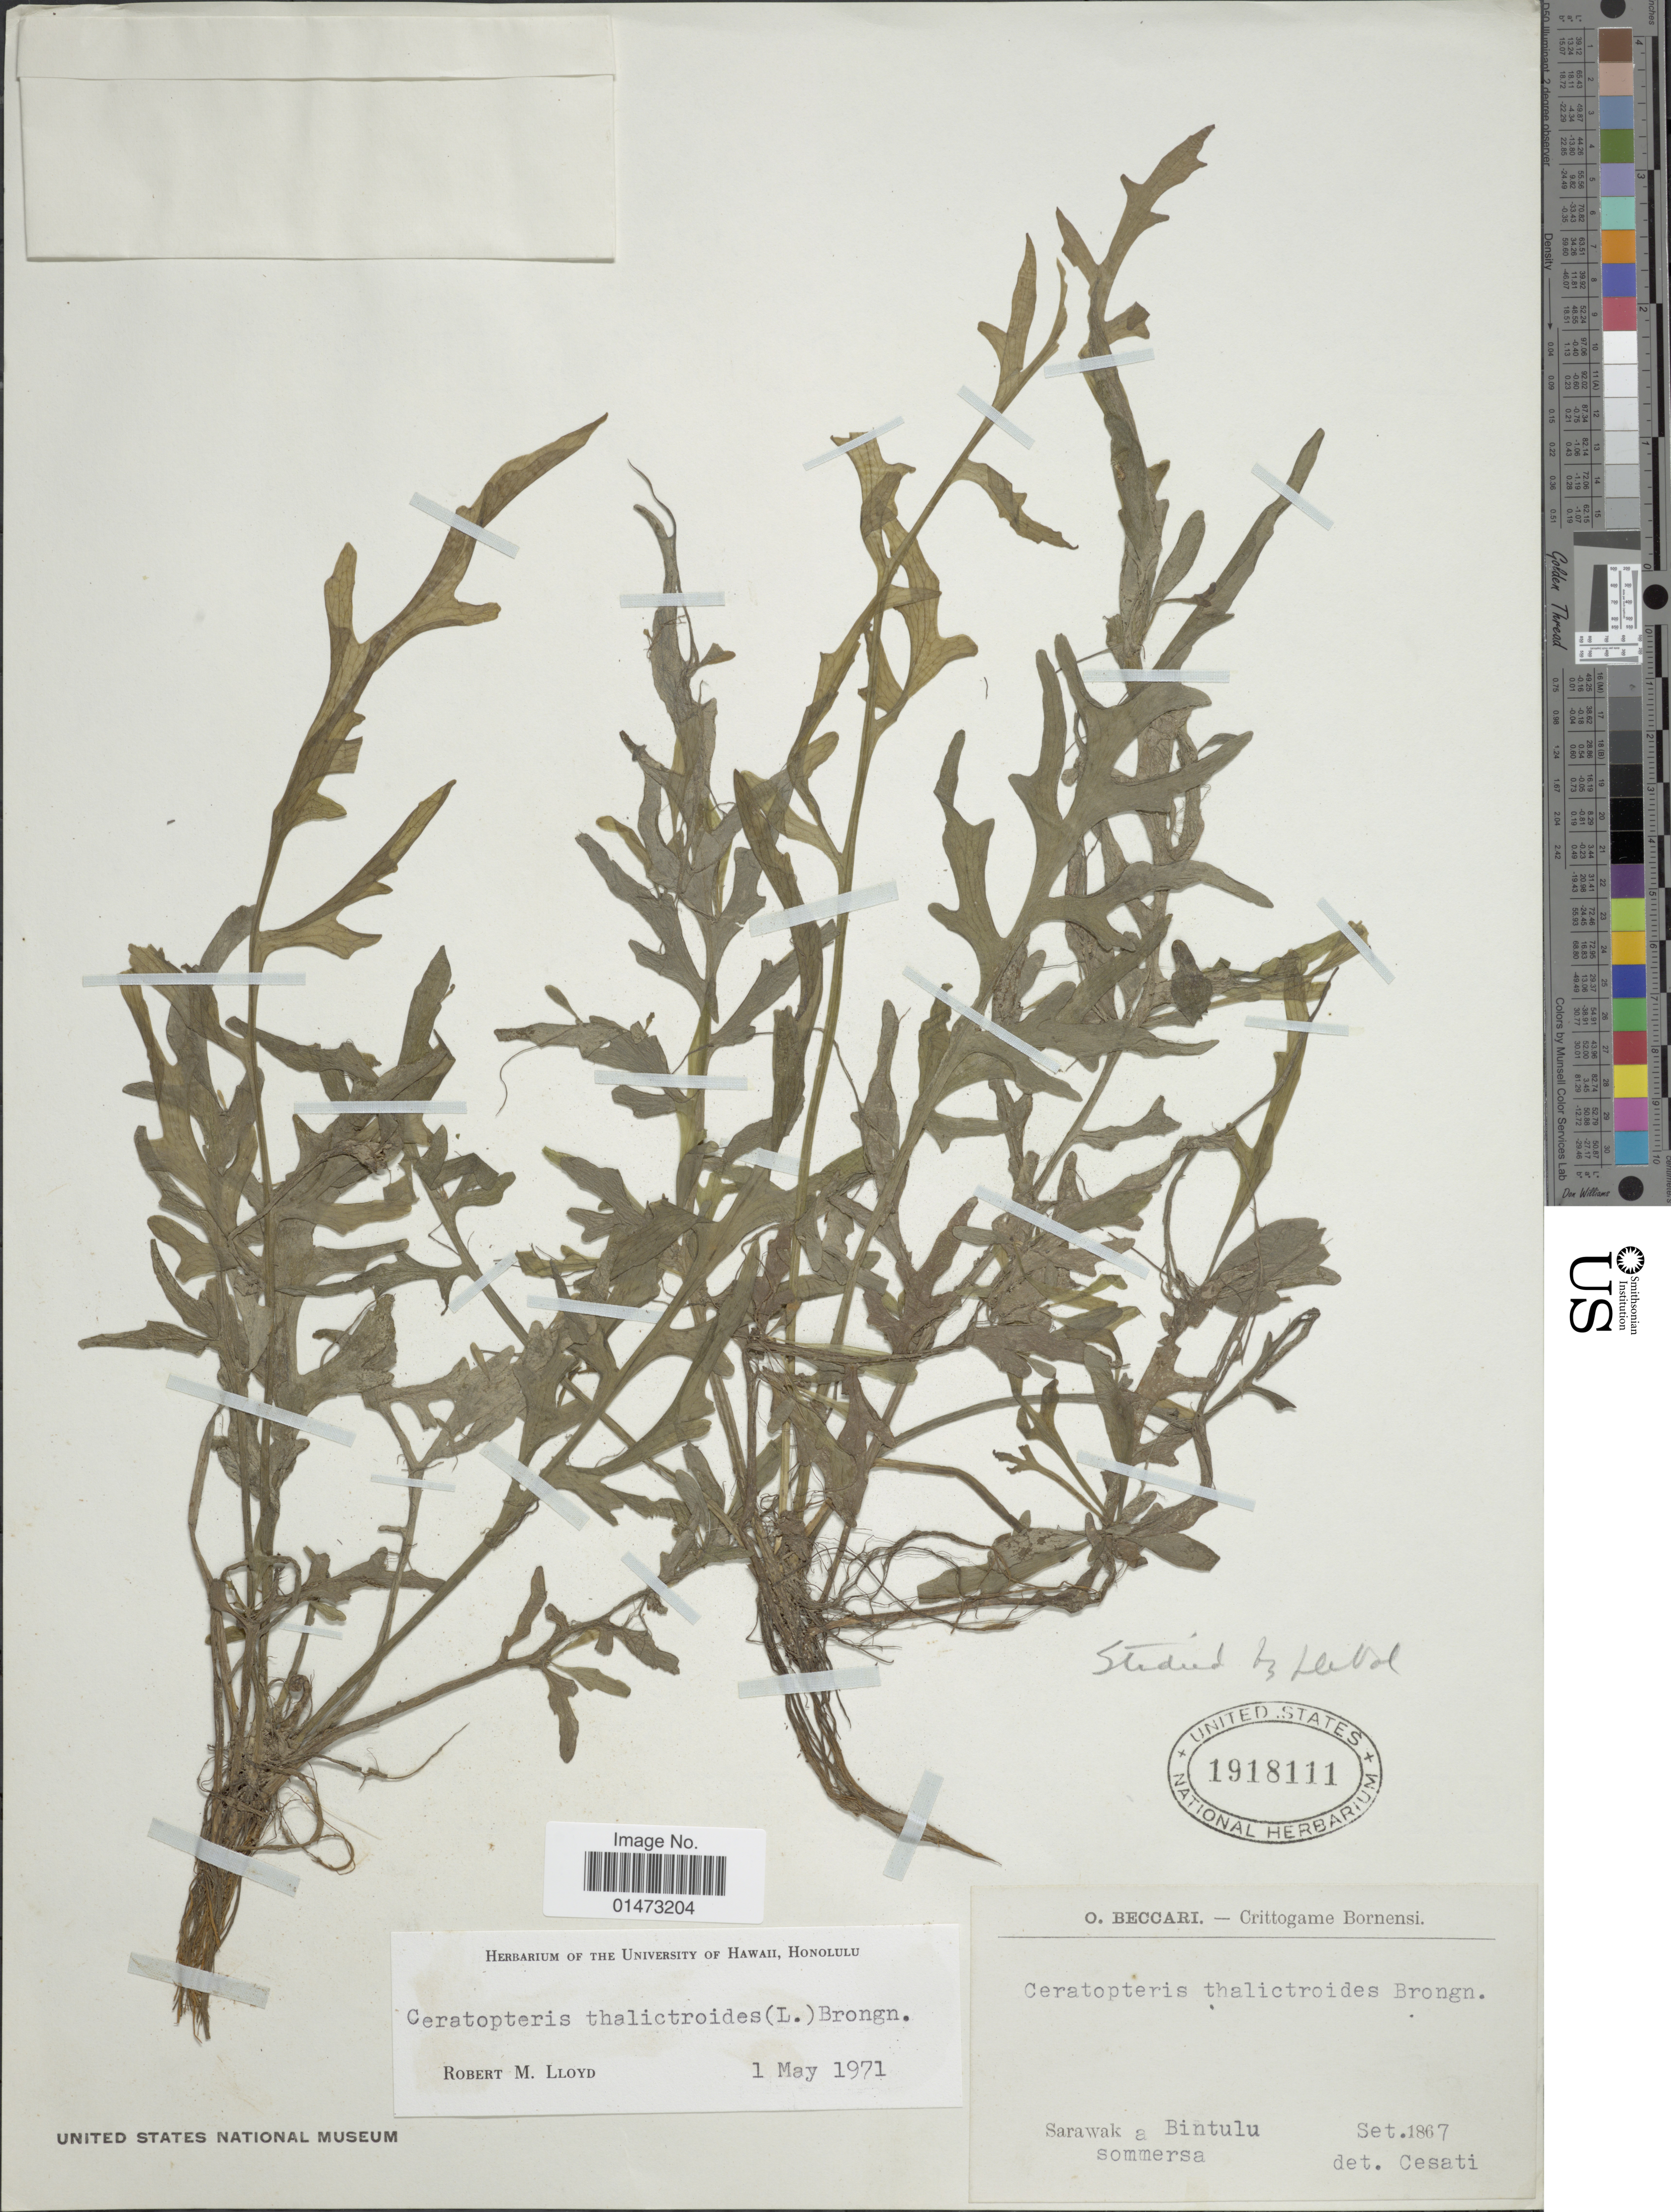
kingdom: Plantae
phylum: Tracheophyta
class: Polypodiopsida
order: Polypodiales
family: Pteridaceae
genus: Ceratopteris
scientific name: Ceratopteris thalictroides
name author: (L.) Brongn.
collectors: O. Beccari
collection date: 1867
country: Malaysia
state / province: Sarawak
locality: Sarawak a Bintulu sommersa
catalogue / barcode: US 1918111